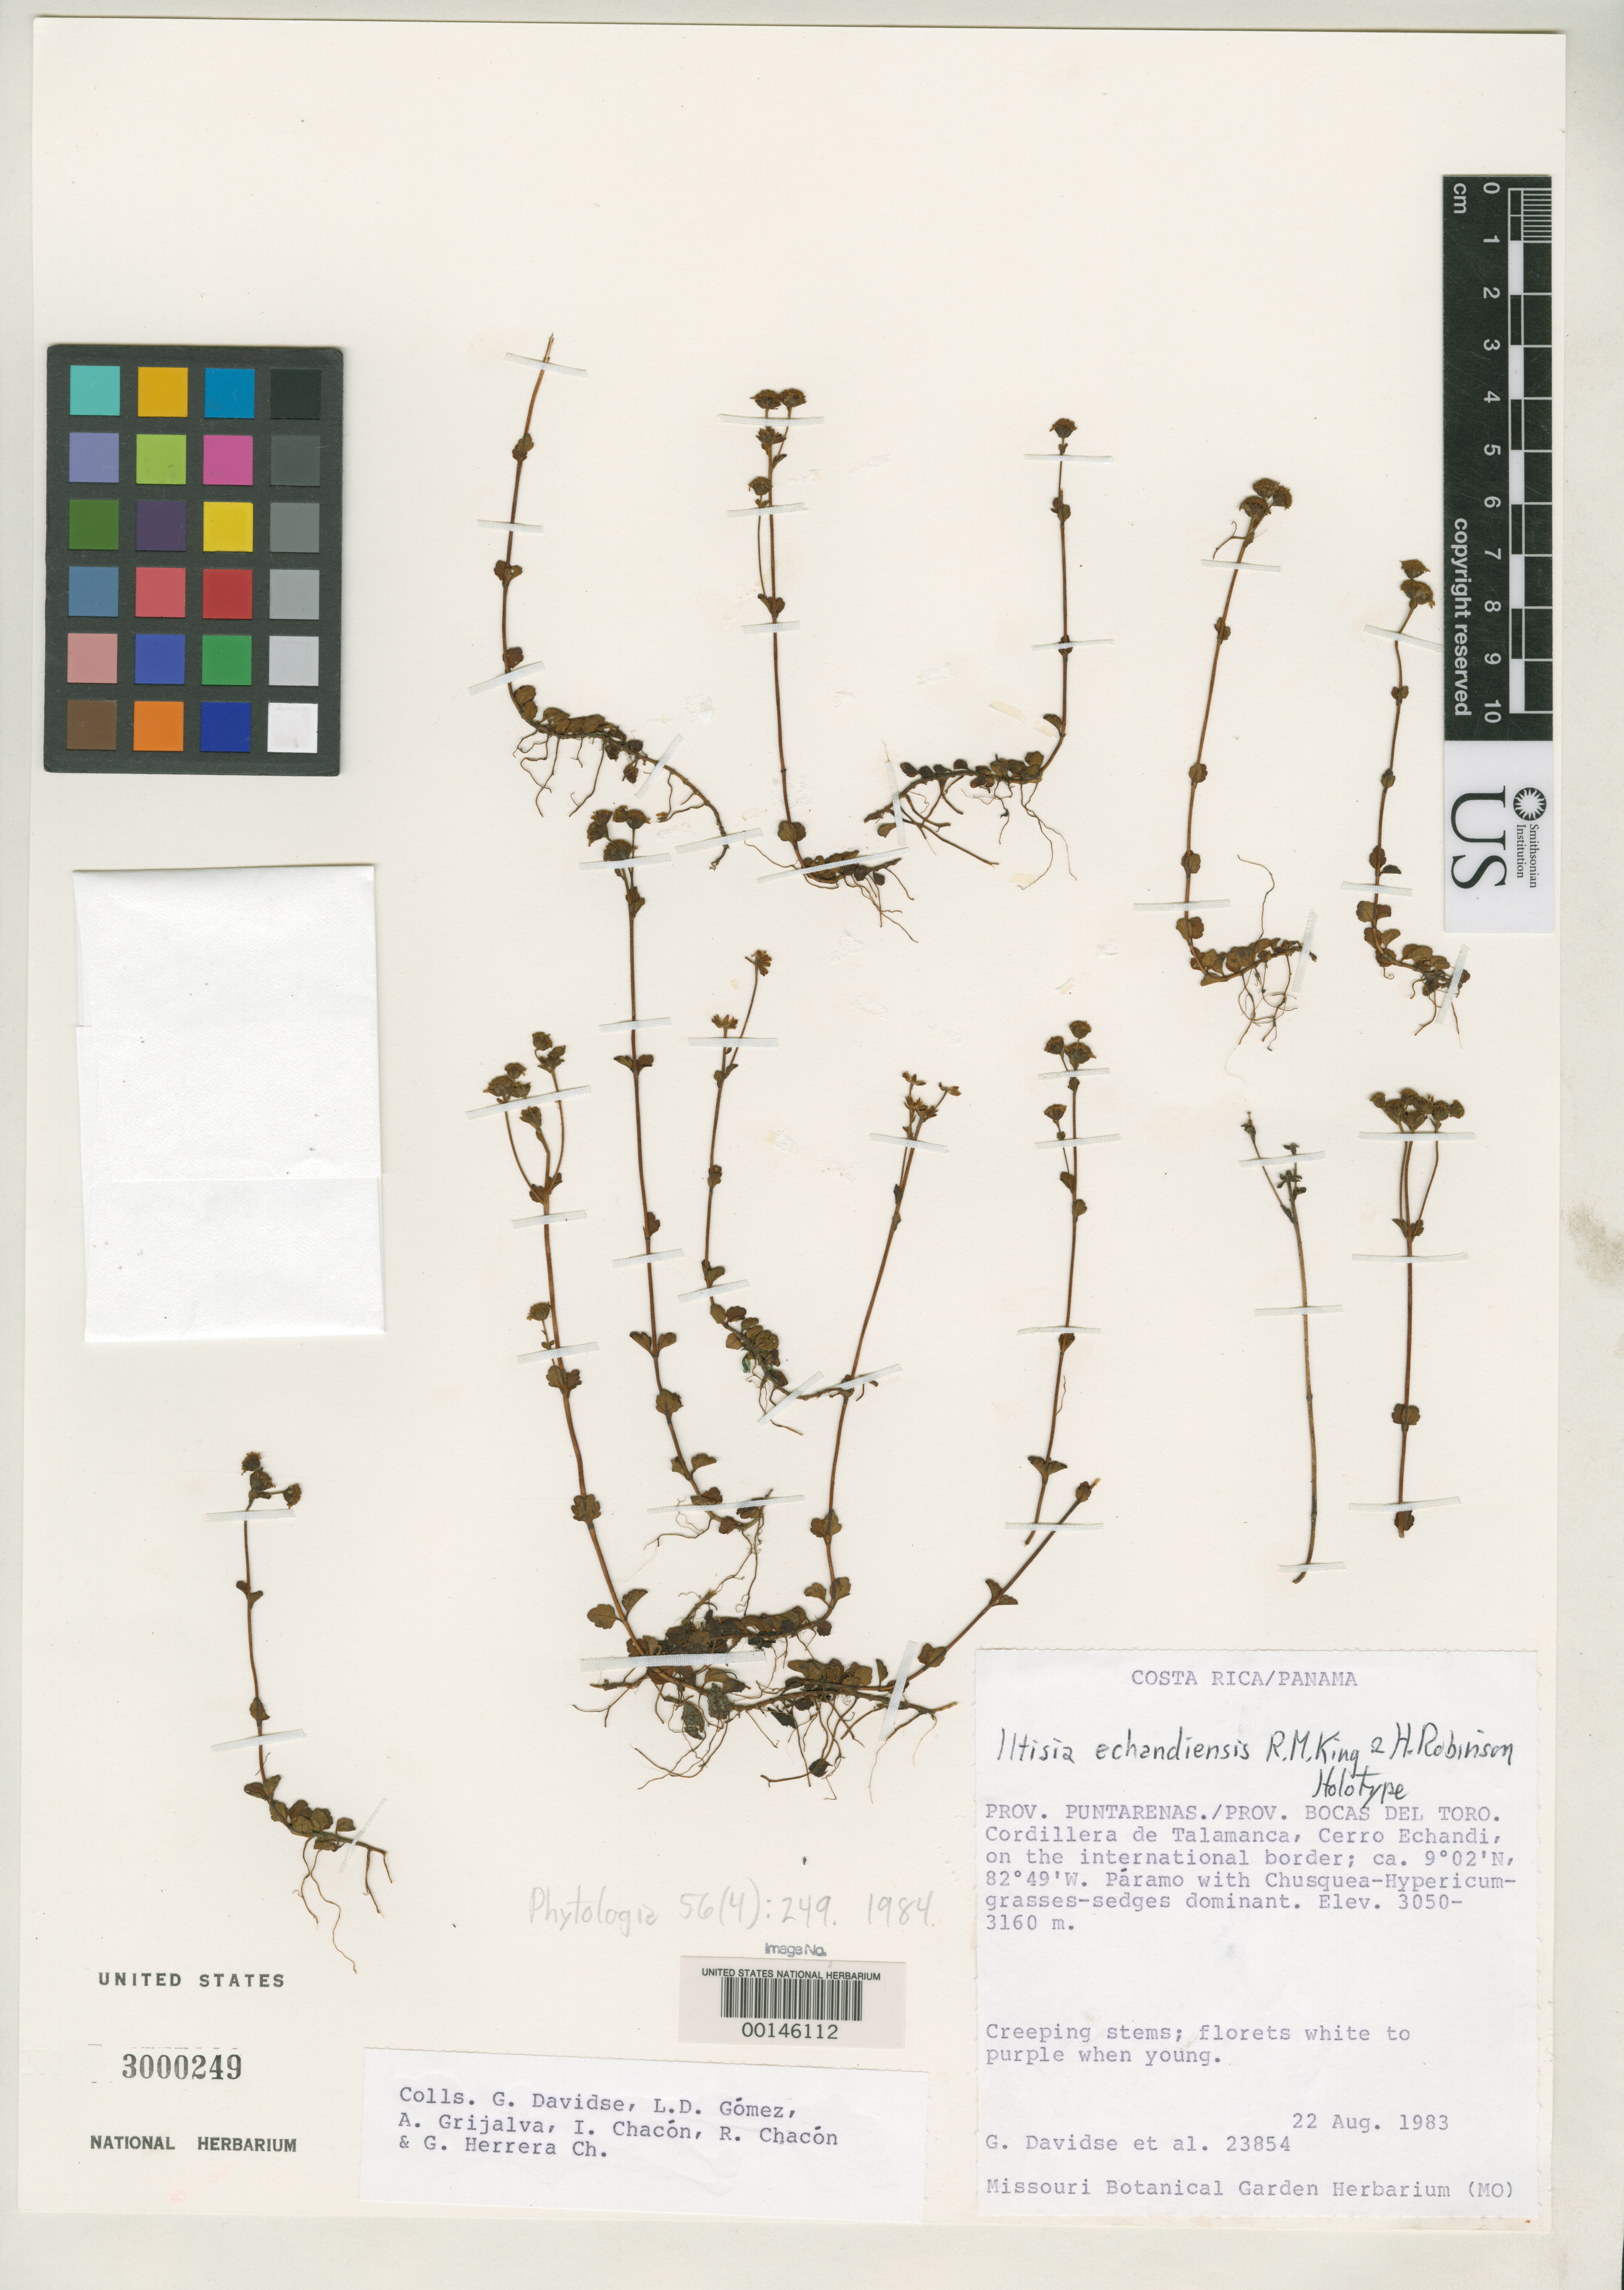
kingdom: Plantae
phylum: Tracheophyta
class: Magnoliopsida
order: Asterales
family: Asteraceae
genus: Iltisia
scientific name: Iltisia echandiensis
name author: R.M. King & H. Rob.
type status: Holotype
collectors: G. Davidse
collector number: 23854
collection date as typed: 22 Aug 1983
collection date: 1983-08-22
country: Costa Rica / Panama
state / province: Puntarenas / Bocas del Toro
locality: Cordillera de Talamanca, Cerro Echandi, international border.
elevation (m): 3050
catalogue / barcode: US 3000249